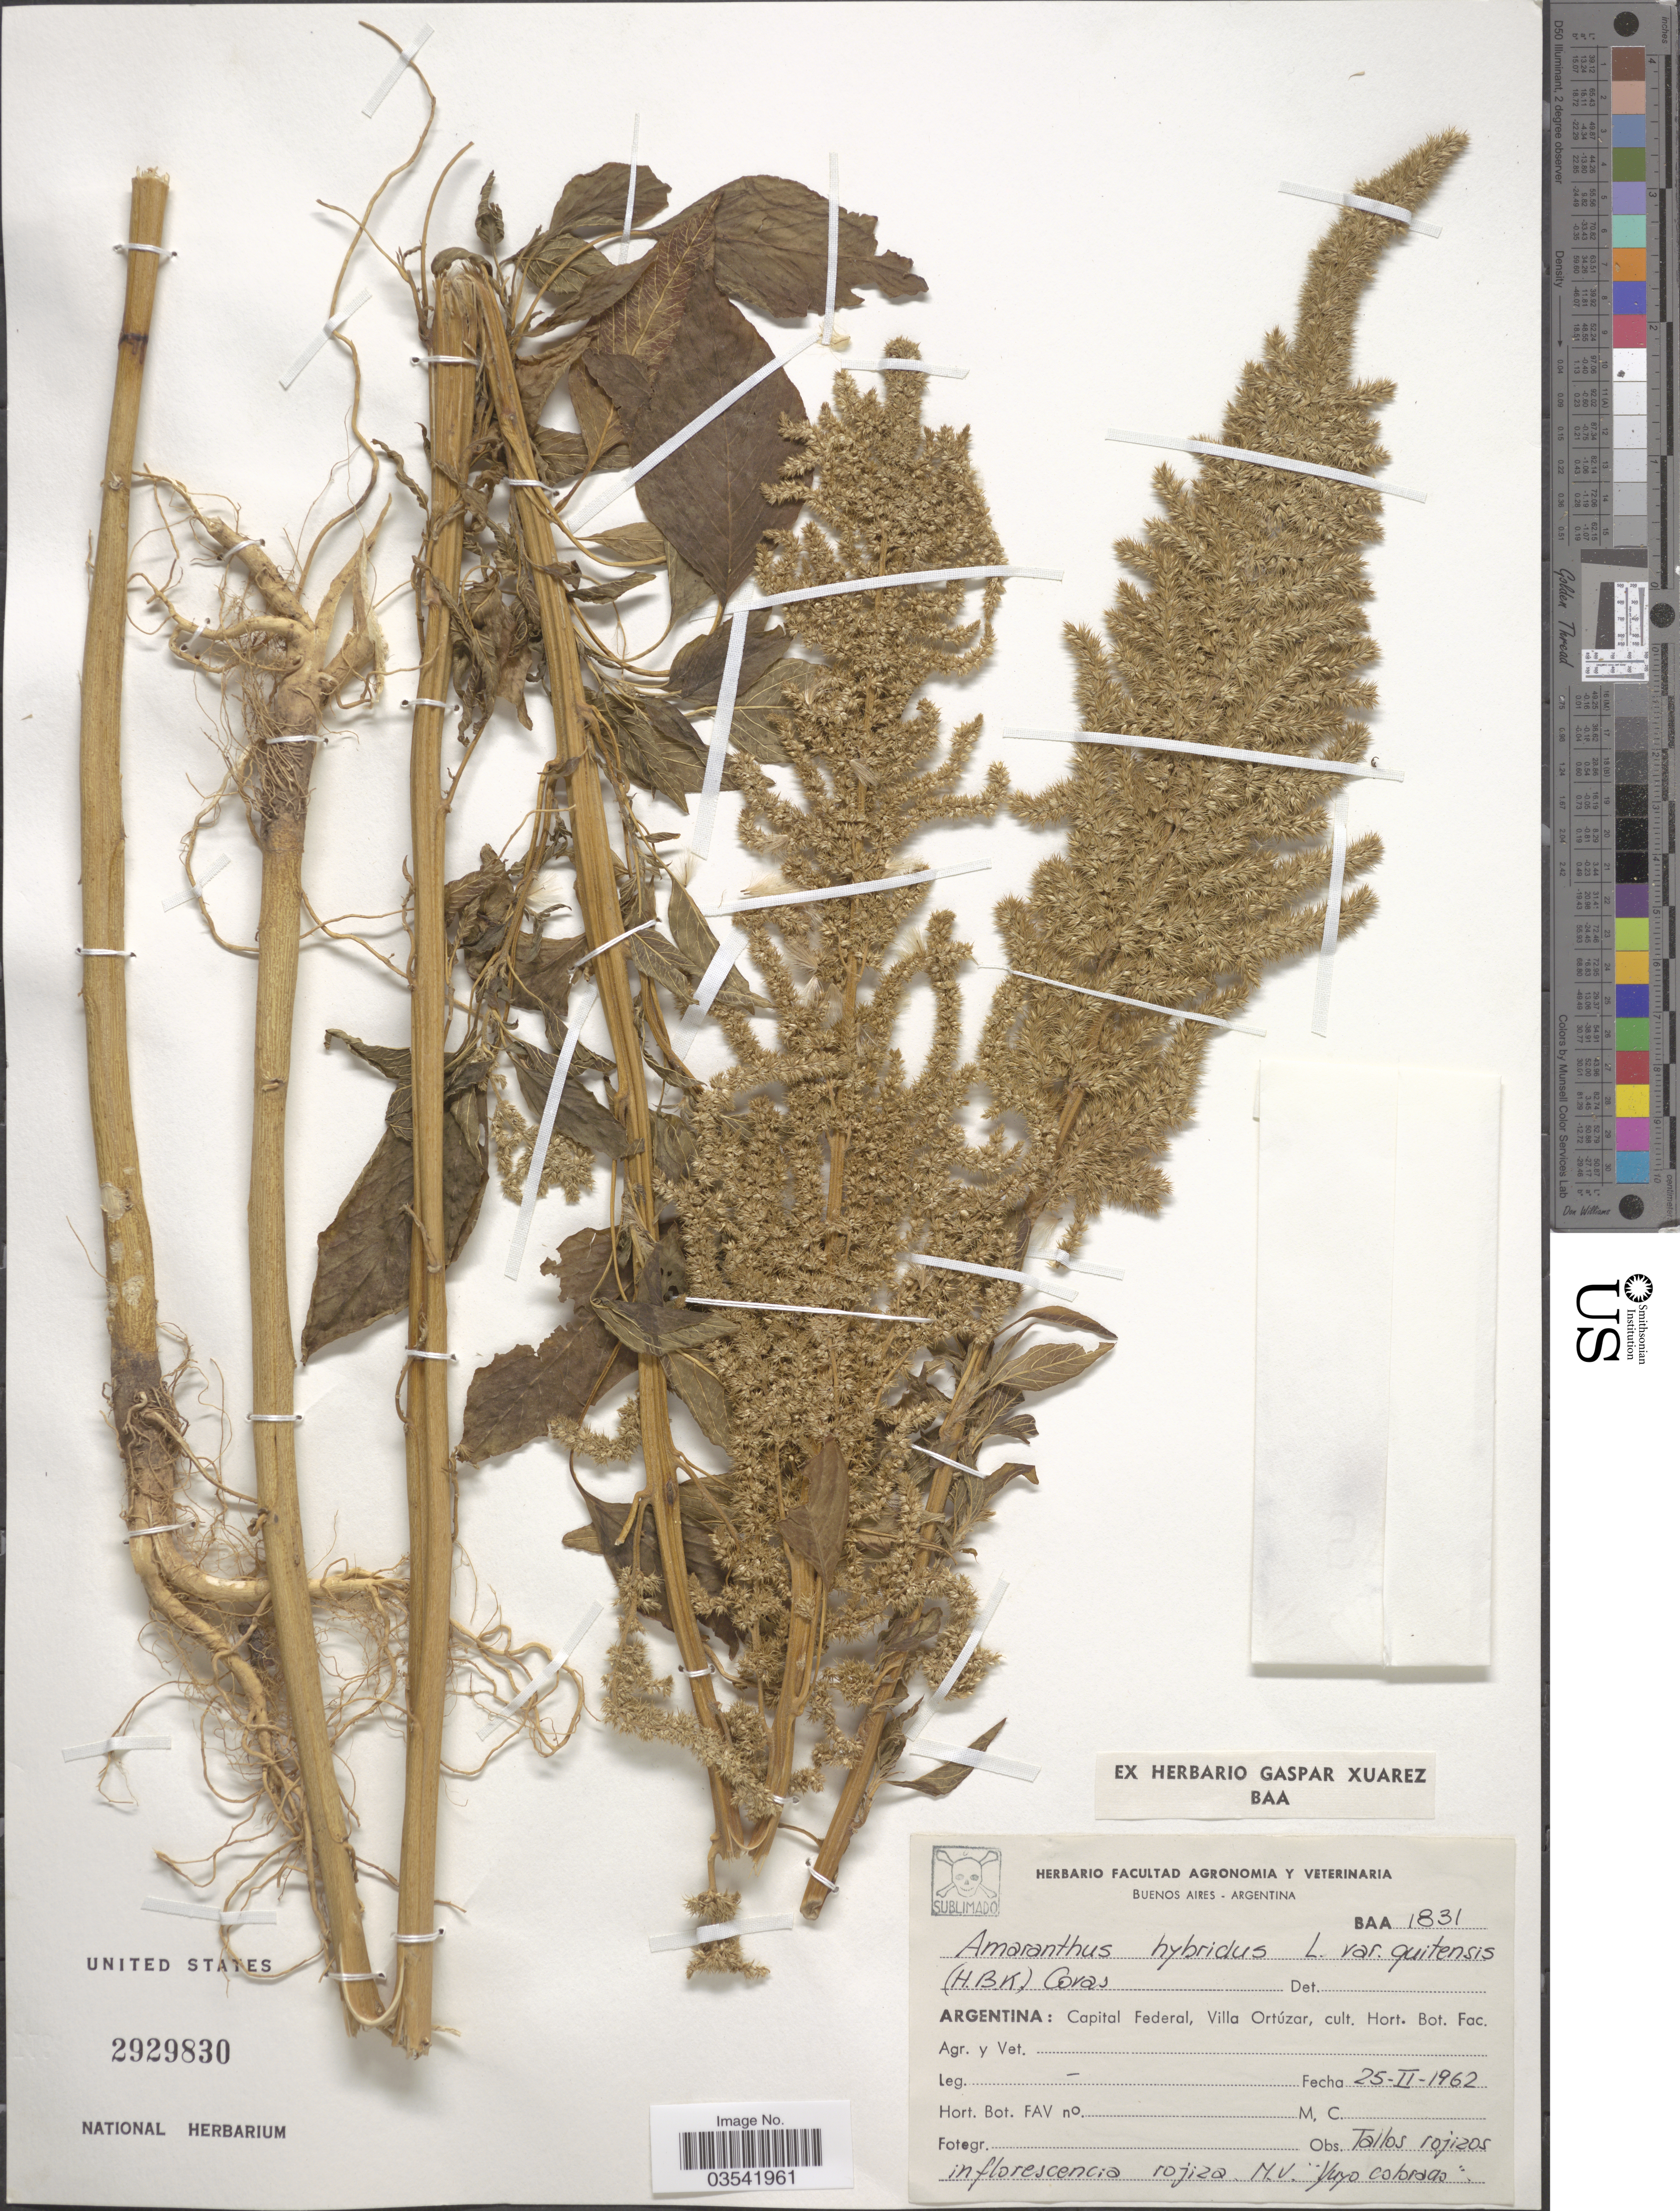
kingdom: Plantae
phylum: Tracheophyta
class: Magnoliopsida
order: Caryophyllales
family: Amaranthaceae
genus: Amaranthus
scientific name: Amaranthus hybridus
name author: L.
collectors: Ex Herbario Gaspar Xuarez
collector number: BAA 1831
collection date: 1962-02-25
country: Argentina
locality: Capital Federal, Villa Ortúzar, cult. Hort. Bot. Fac.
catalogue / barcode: US 2929830